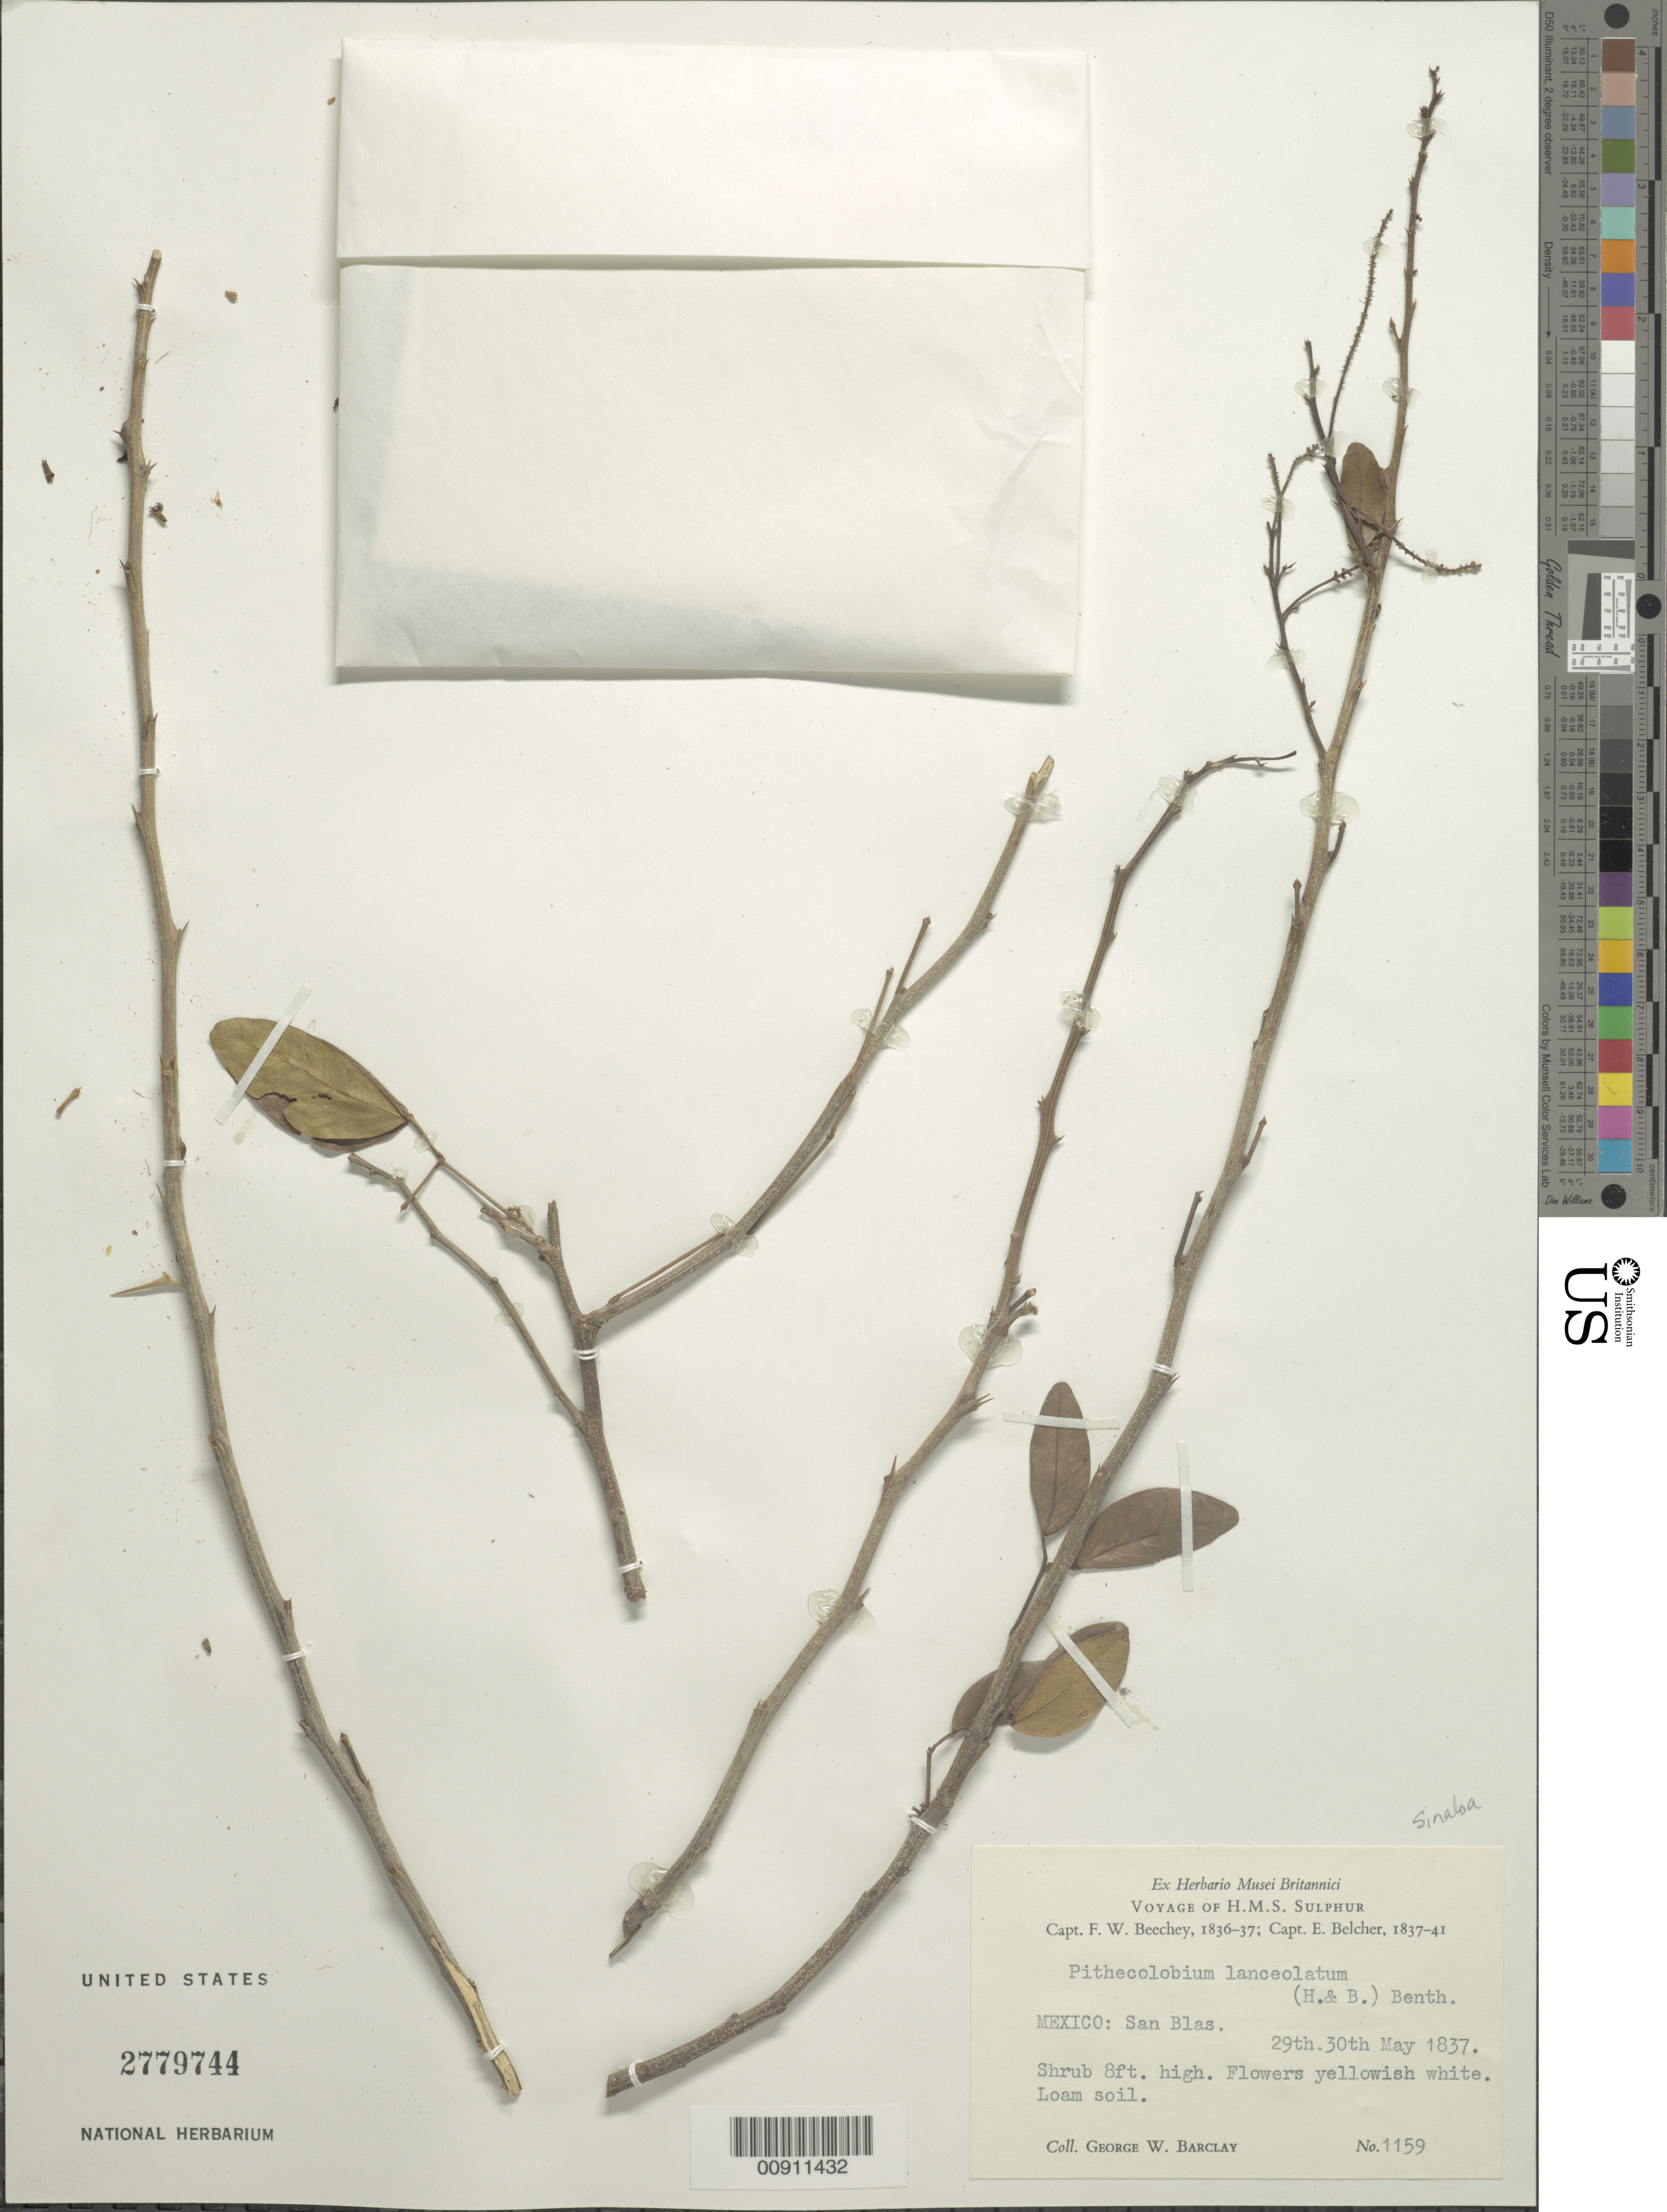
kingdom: Plantae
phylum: Tracheophyta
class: Magnoliopsida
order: Fabales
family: Fabaceae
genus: Pithecellobium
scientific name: Pithecellobium lanceolatum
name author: (Humb. & Bonpl. ex Willd.) Benth.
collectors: G. W. Barclay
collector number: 1159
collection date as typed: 29 May 1837 to 30 May 1837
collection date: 1837-05-29/1837-05-30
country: Mexico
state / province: Sinaloa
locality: San Blas.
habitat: Loam soil.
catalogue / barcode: US 2779744